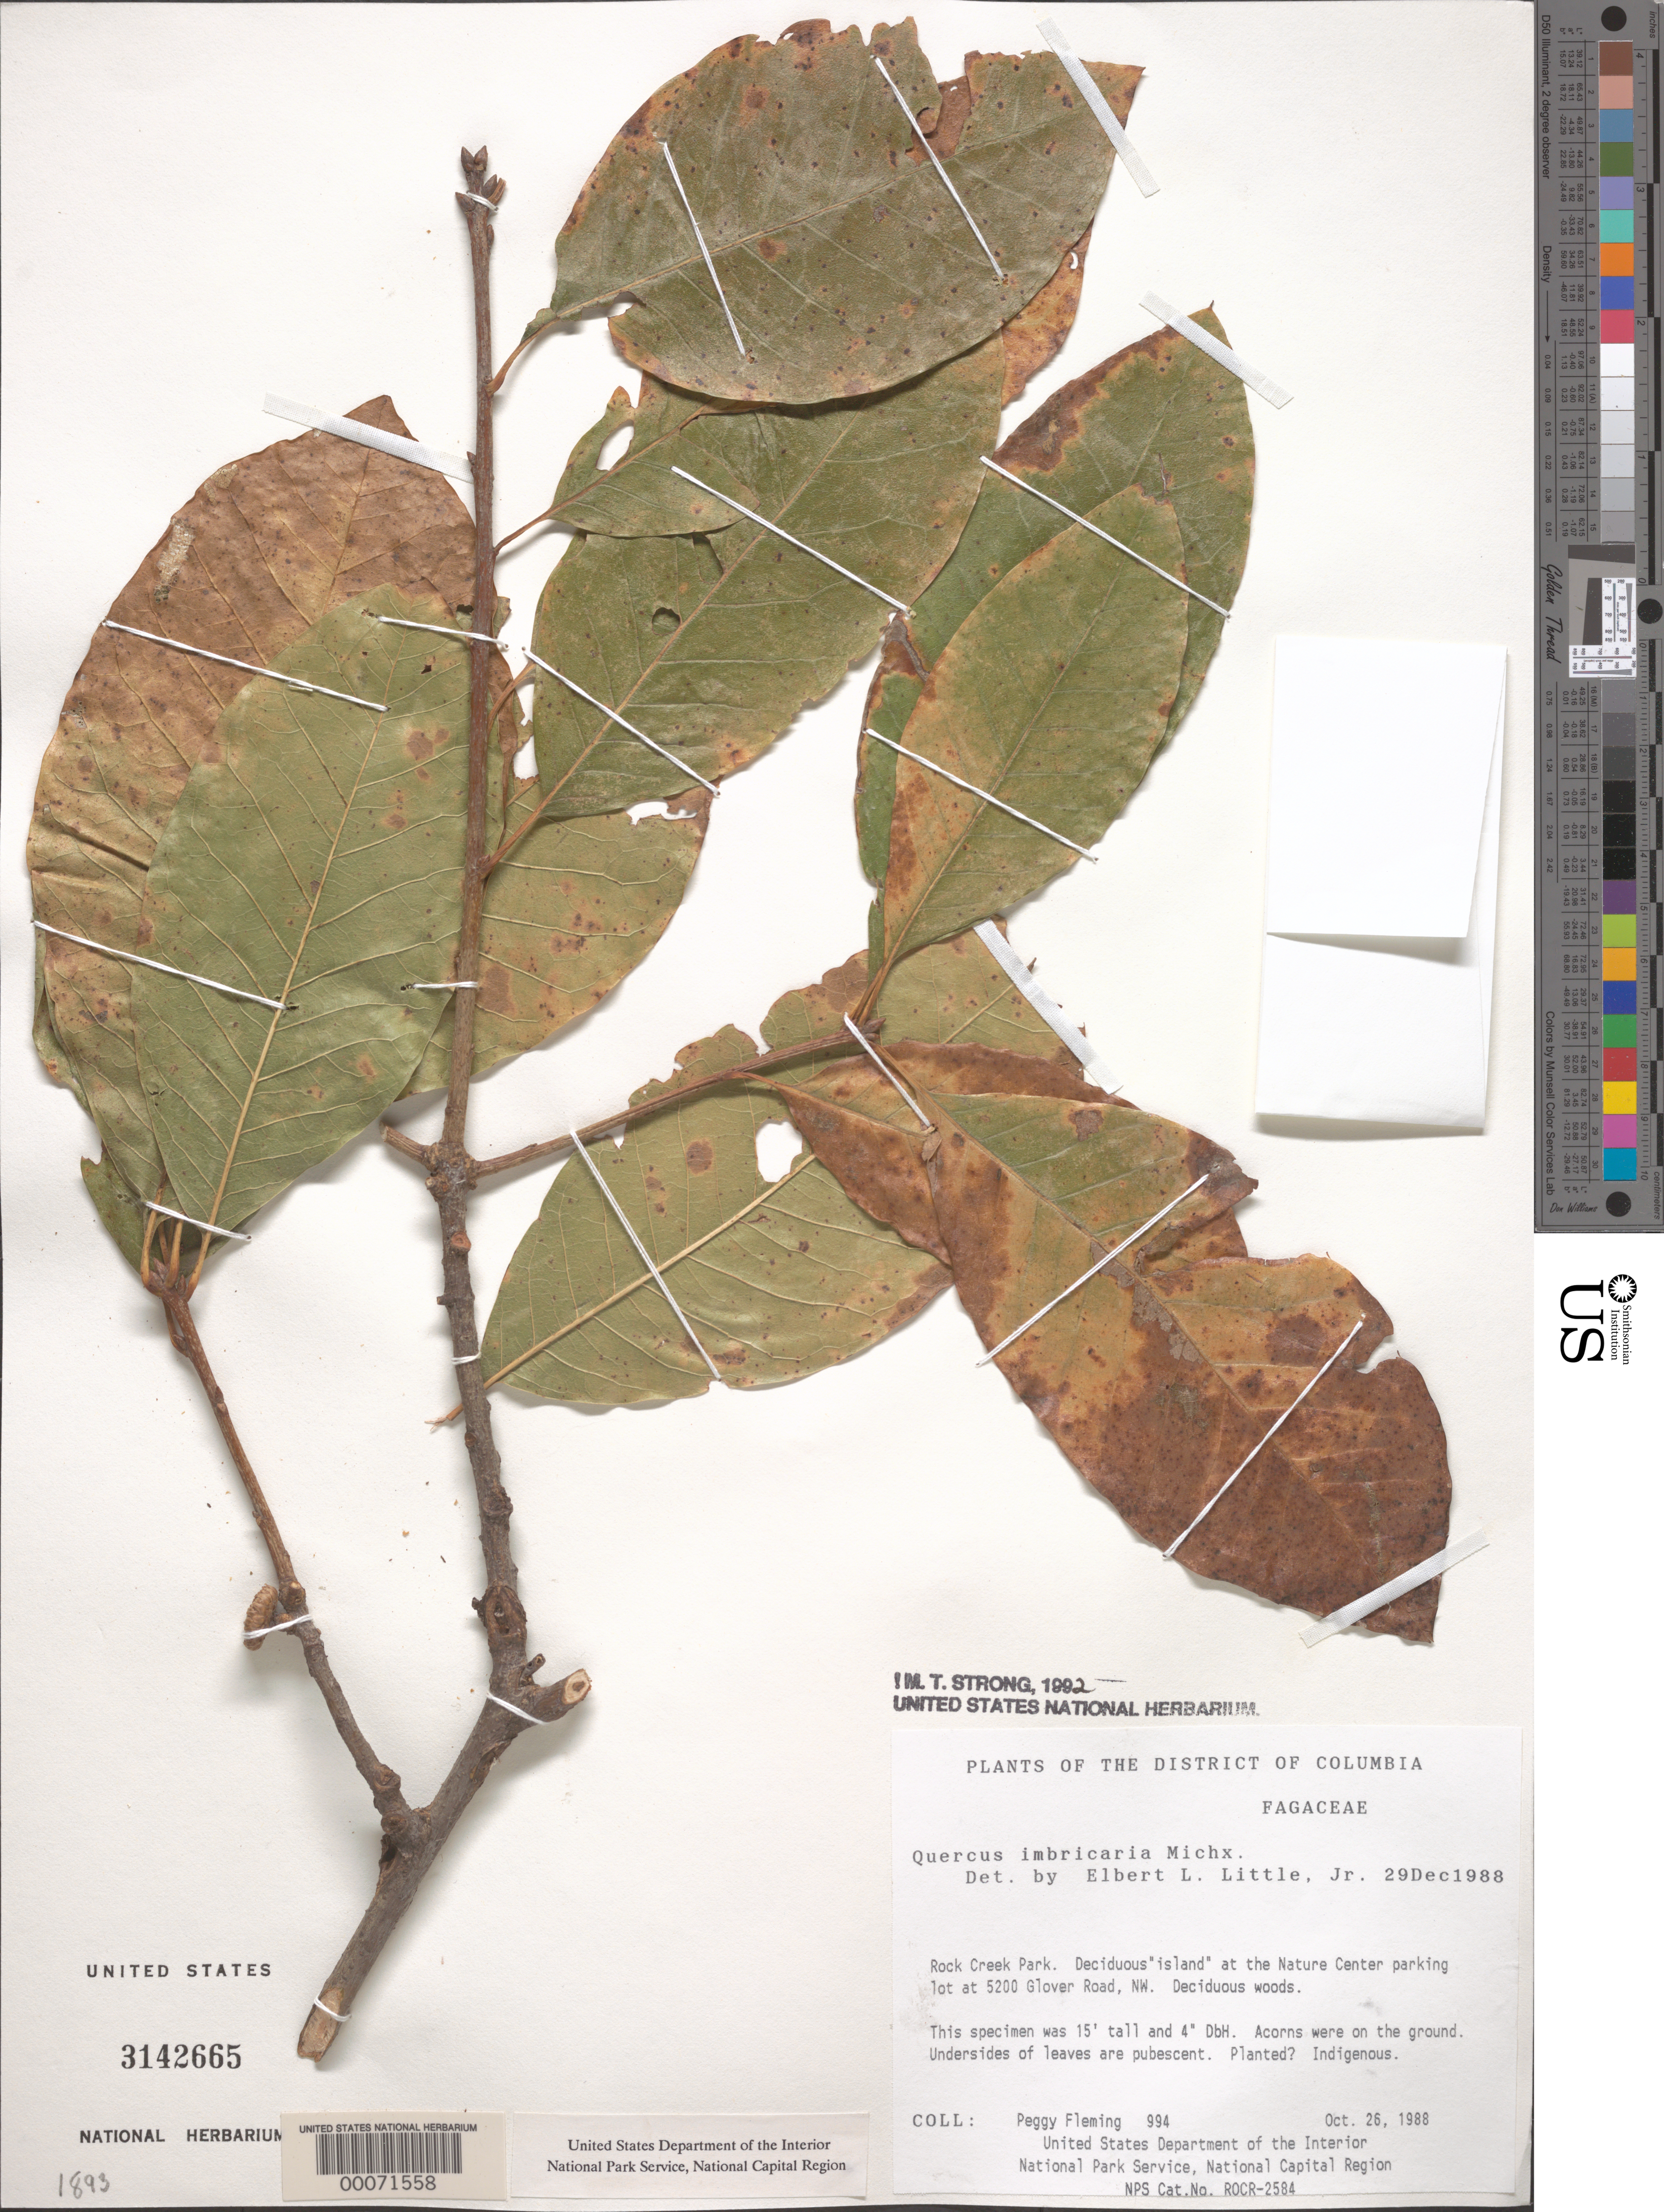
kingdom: Plantae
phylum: Tracheophyta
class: Magnoliopsida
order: Fagales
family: Fagaceae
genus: Quercus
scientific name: Quercus imbricaria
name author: Michx.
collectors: P. Fleming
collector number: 994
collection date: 1988-10-26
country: United States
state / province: District of Columbia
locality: Rock Creek Park. Deciduous "island" at the Nature Center parking lot at 5200 Glover Road, NW.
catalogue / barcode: US 3142665